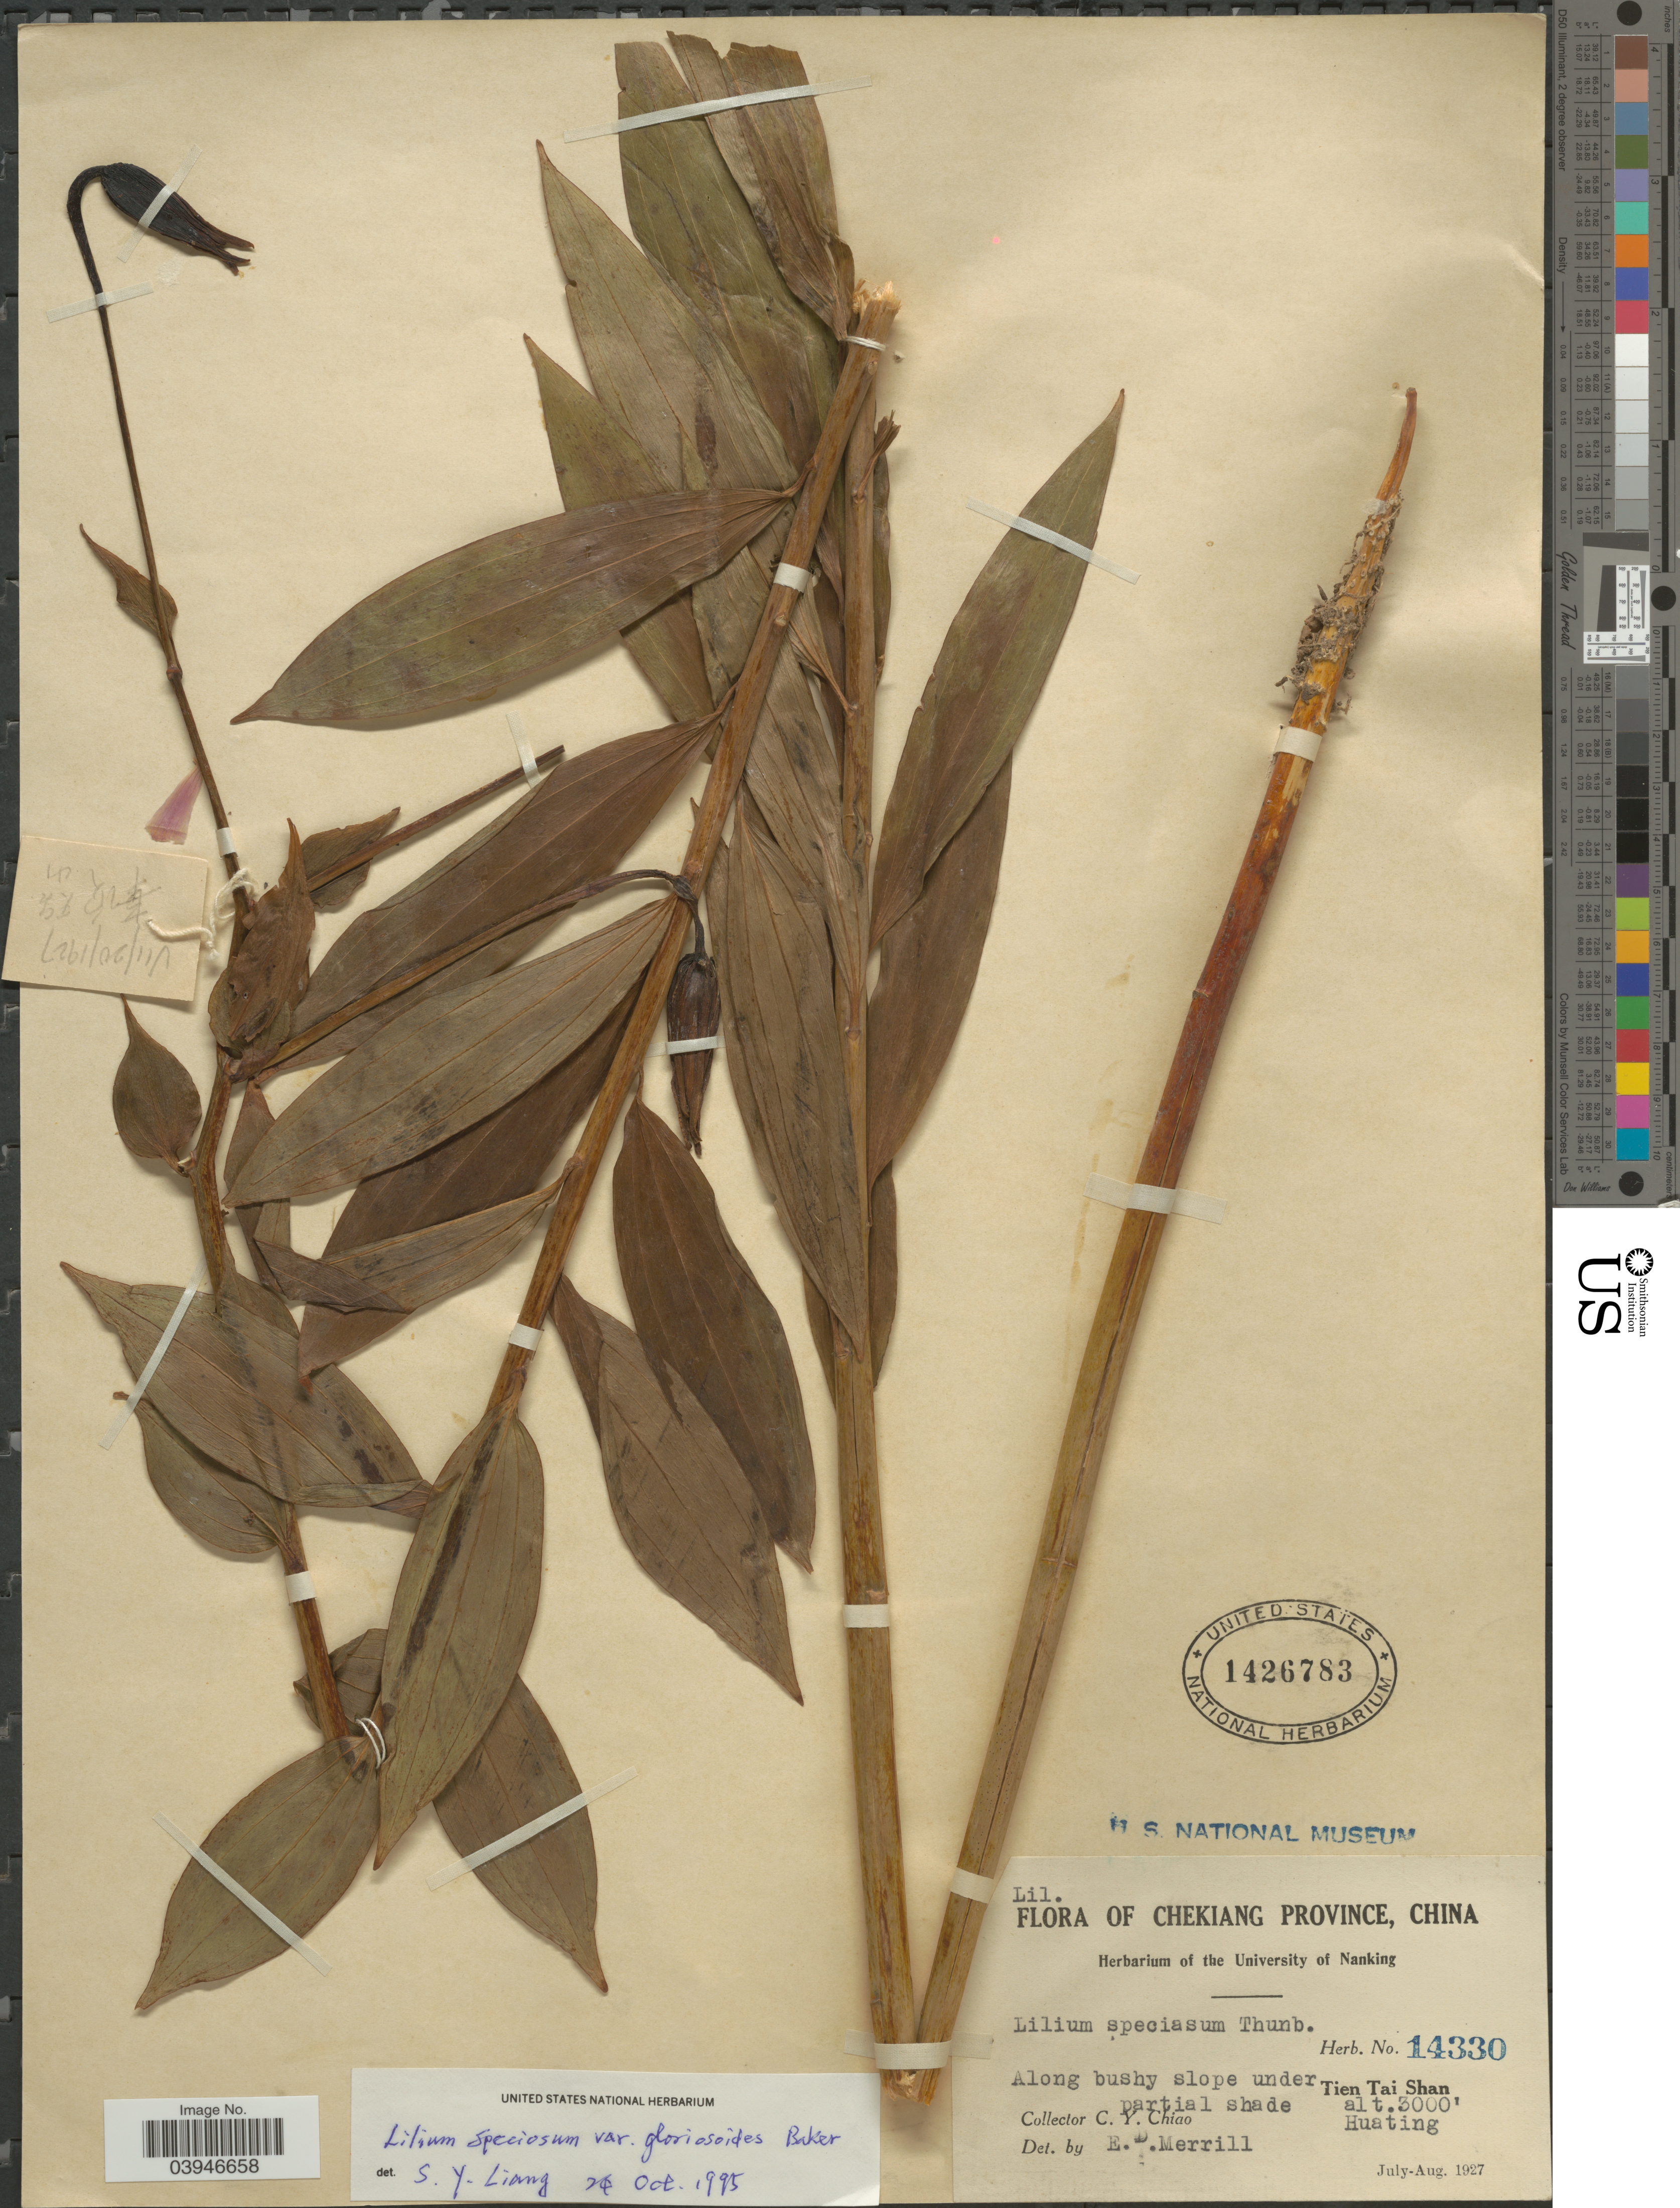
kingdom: Plantae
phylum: Tracheophyta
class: Liliopsida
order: Liliales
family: Liliaceae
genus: Lilium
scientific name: Lilium speciosum var. gloriosoides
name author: Baker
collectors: C. Y. Chiao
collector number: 14330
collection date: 1927-07/1927-08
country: China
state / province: Zhejiang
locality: Chekiang Province. Along bushy slope under partial shade. Tien Tai Shan. Huating.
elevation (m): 914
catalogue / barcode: US 1426783